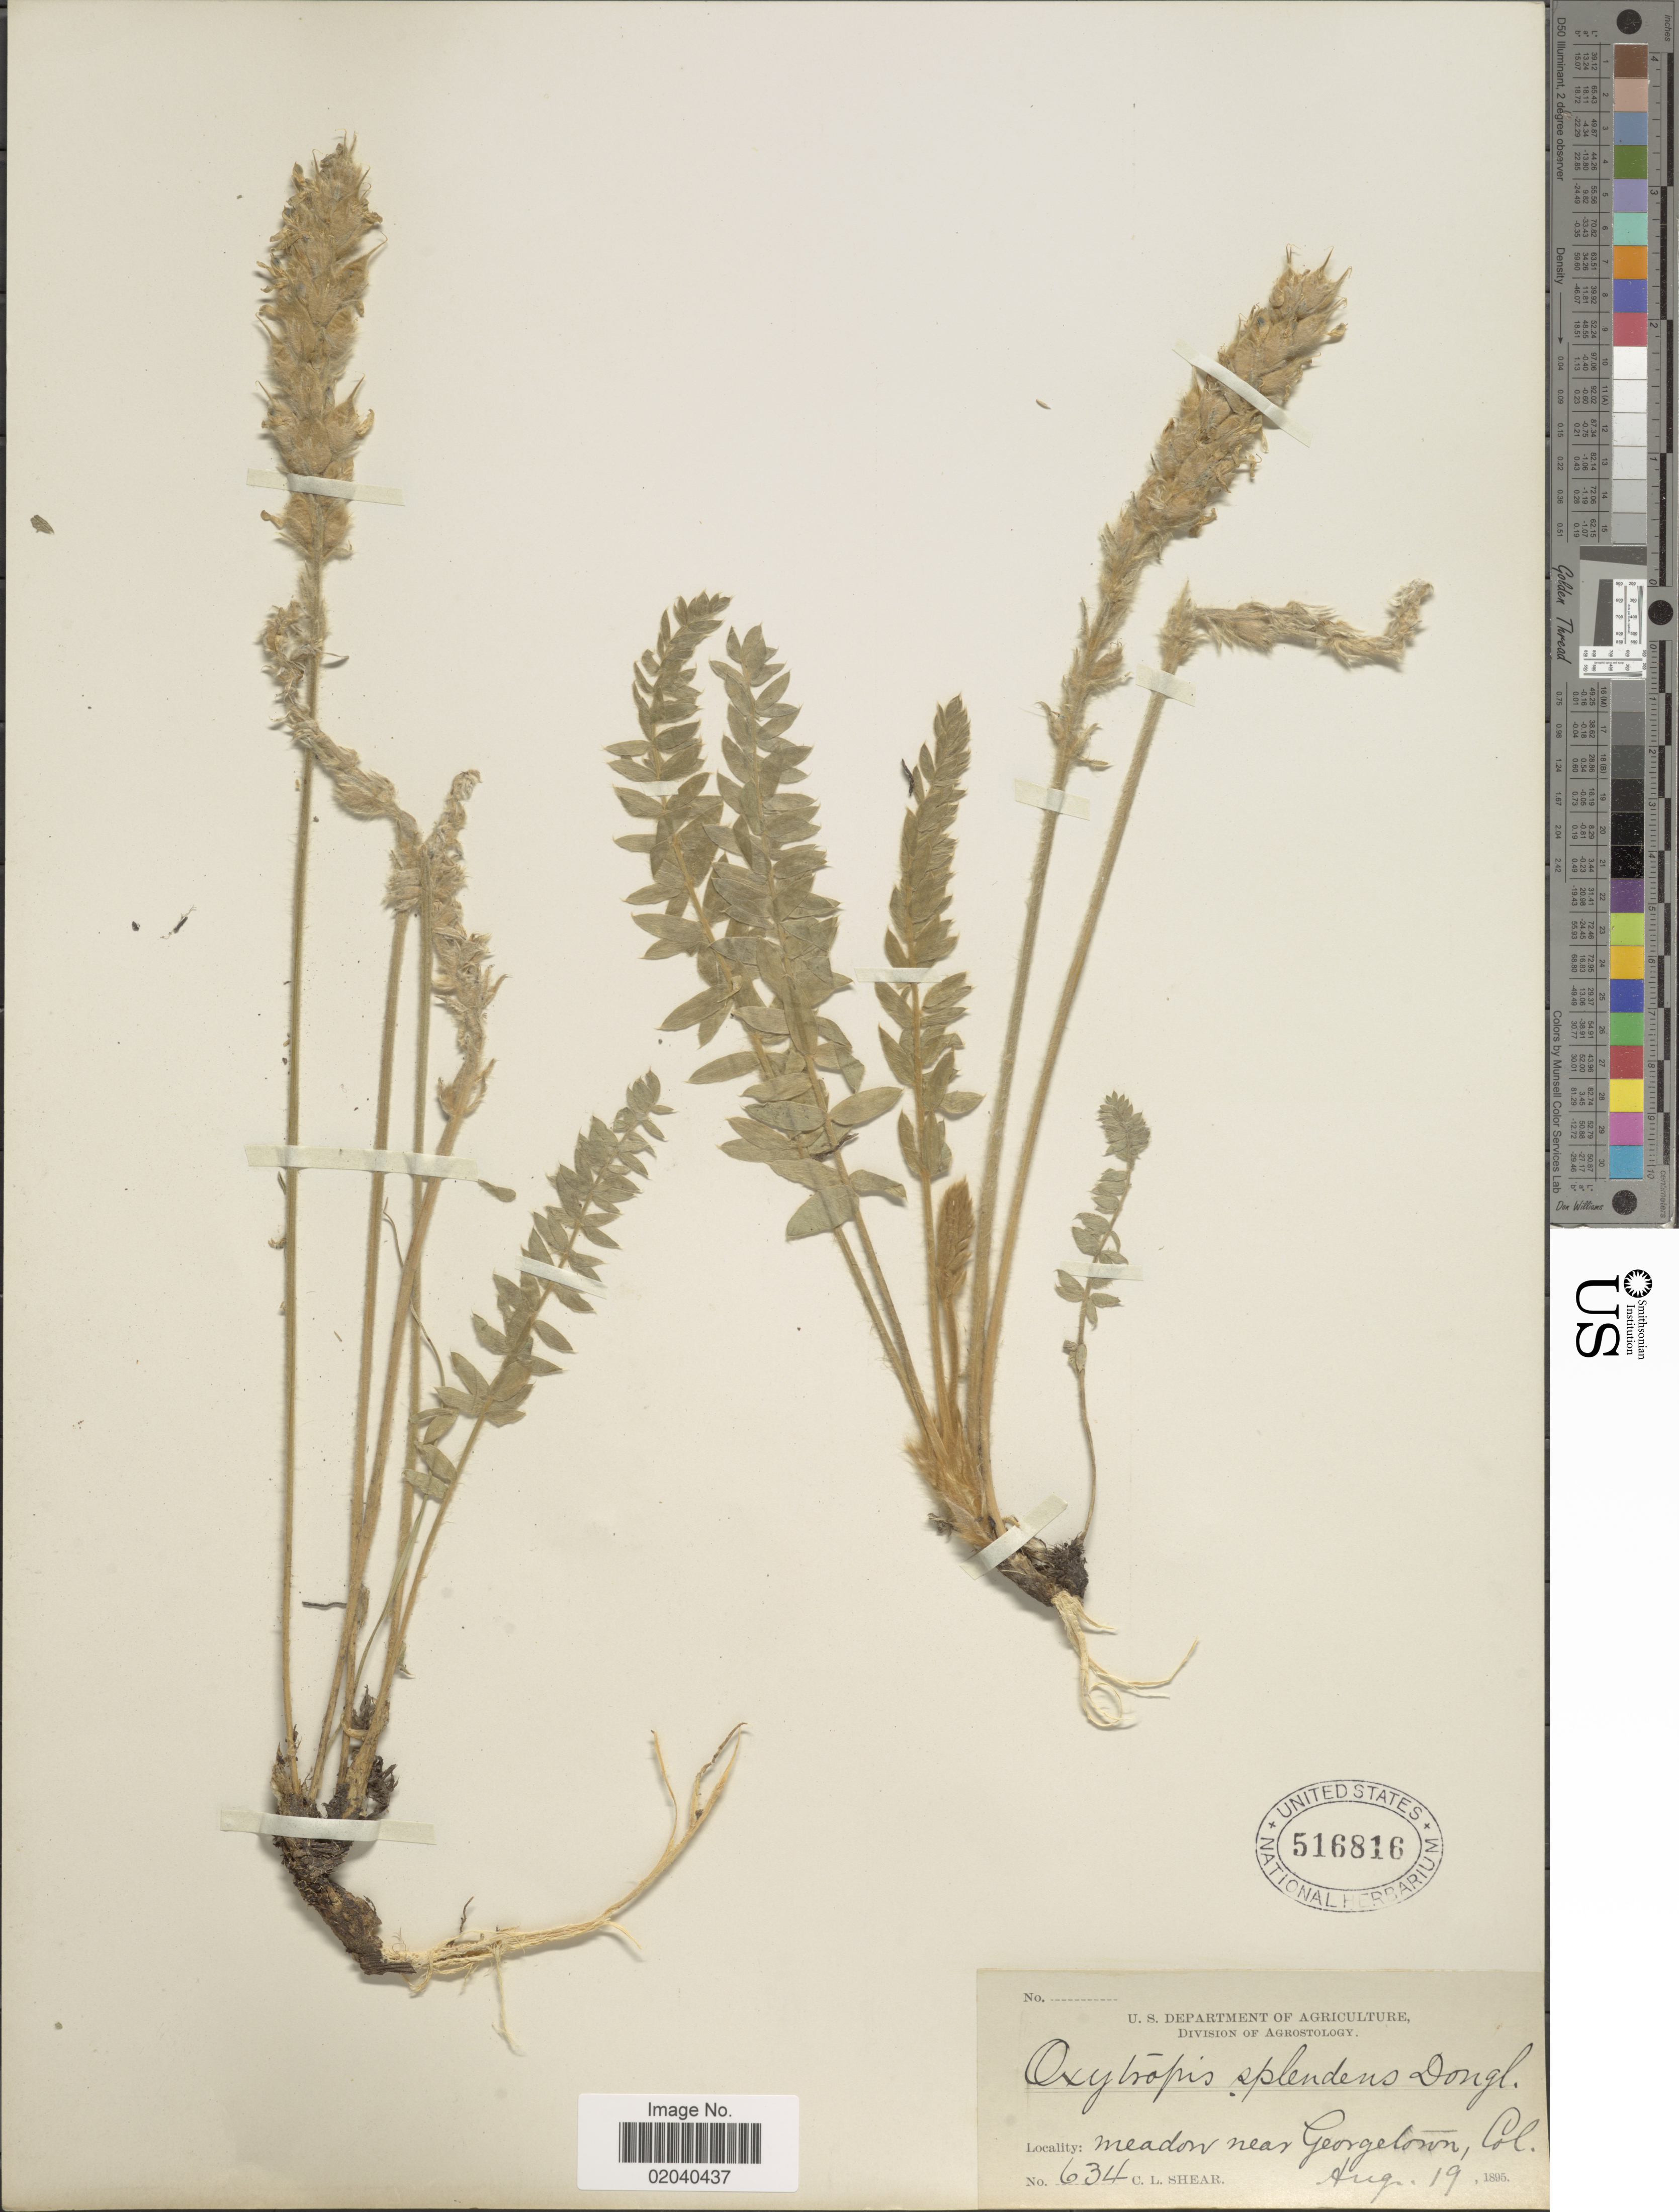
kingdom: Plantae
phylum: Tracheophyta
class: Magnoliopsida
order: Fabales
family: Fabaceae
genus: Oxytropis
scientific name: Oxytropis splendens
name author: Douglas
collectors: C. L. Shear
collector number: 634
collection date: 1895-08-19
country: Mexico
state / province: Colima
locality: Meadow near Georgetown, Col.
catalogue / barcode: US 516816